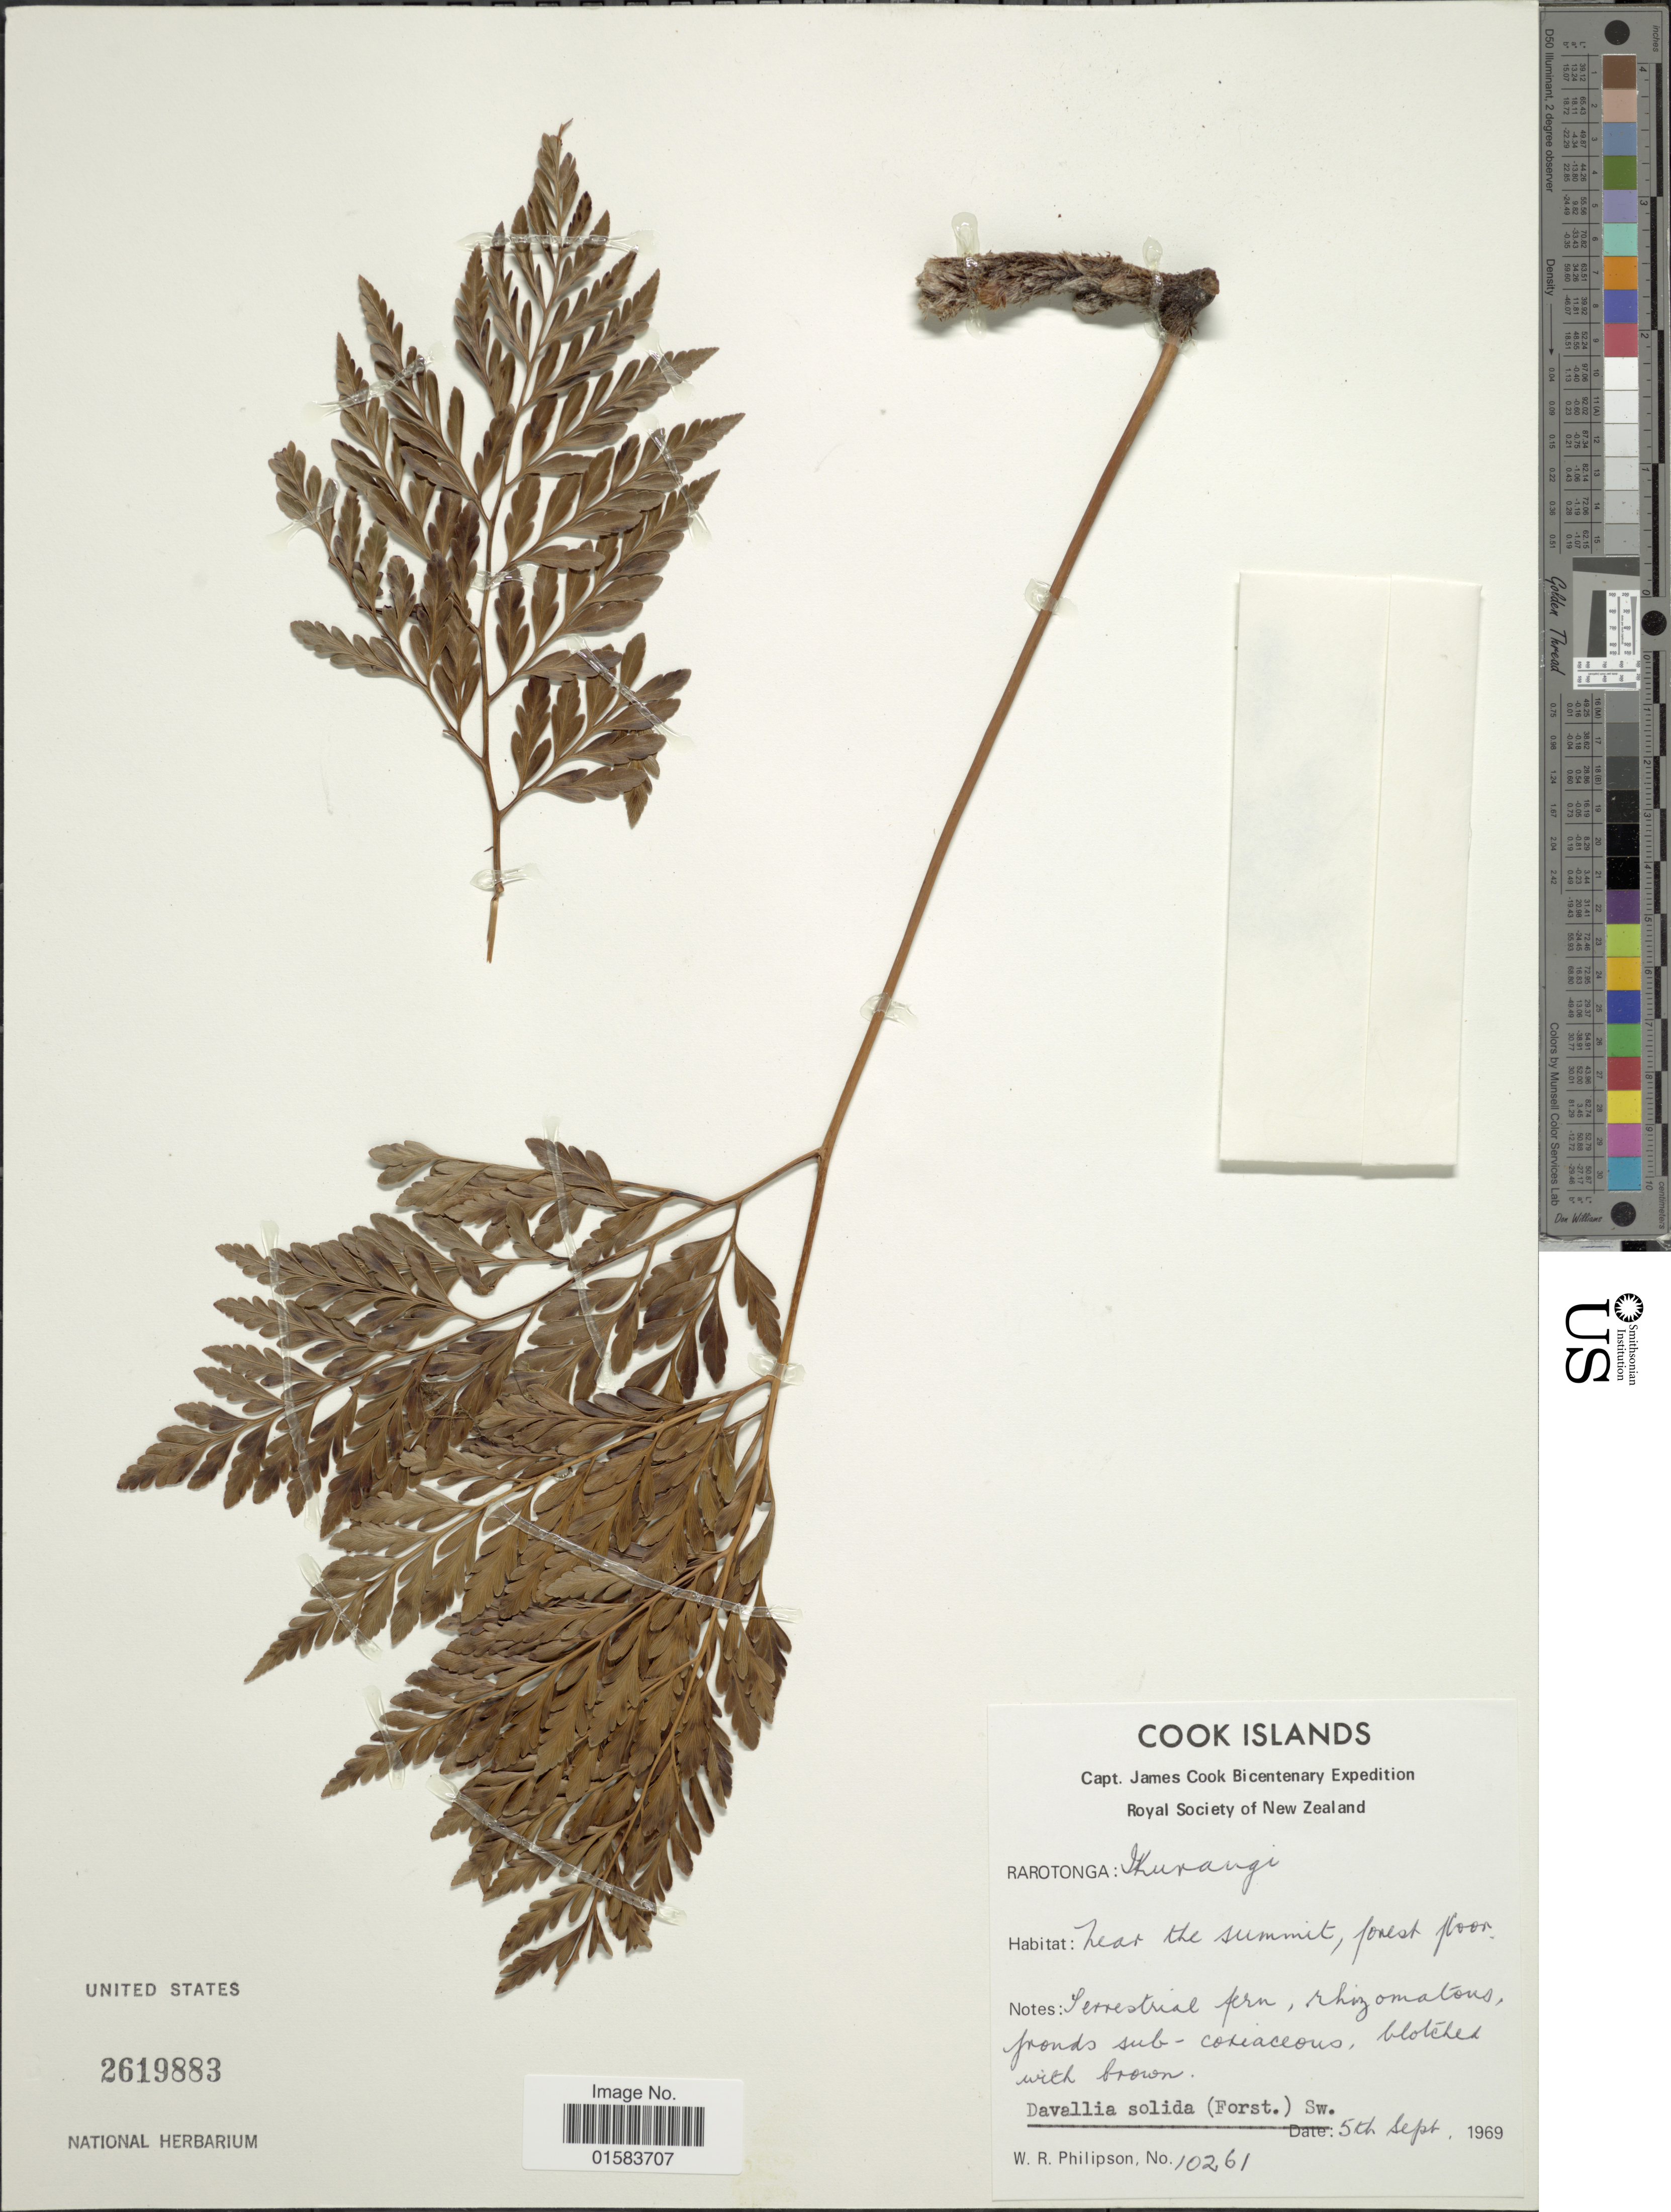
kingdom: Plantae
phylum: Tracheophyta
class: Polypodiopsida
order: Polypodiales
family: Davalliaceae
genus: Davallia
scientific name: Davallia solida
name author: (G. Forst.) Sw.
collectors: W. R. Philipson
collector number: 10261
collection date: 1969-09-05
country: Cook Islands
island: Rarotonga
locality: Rarotonga, Kurangi,near the summit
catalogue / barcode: US 2619883